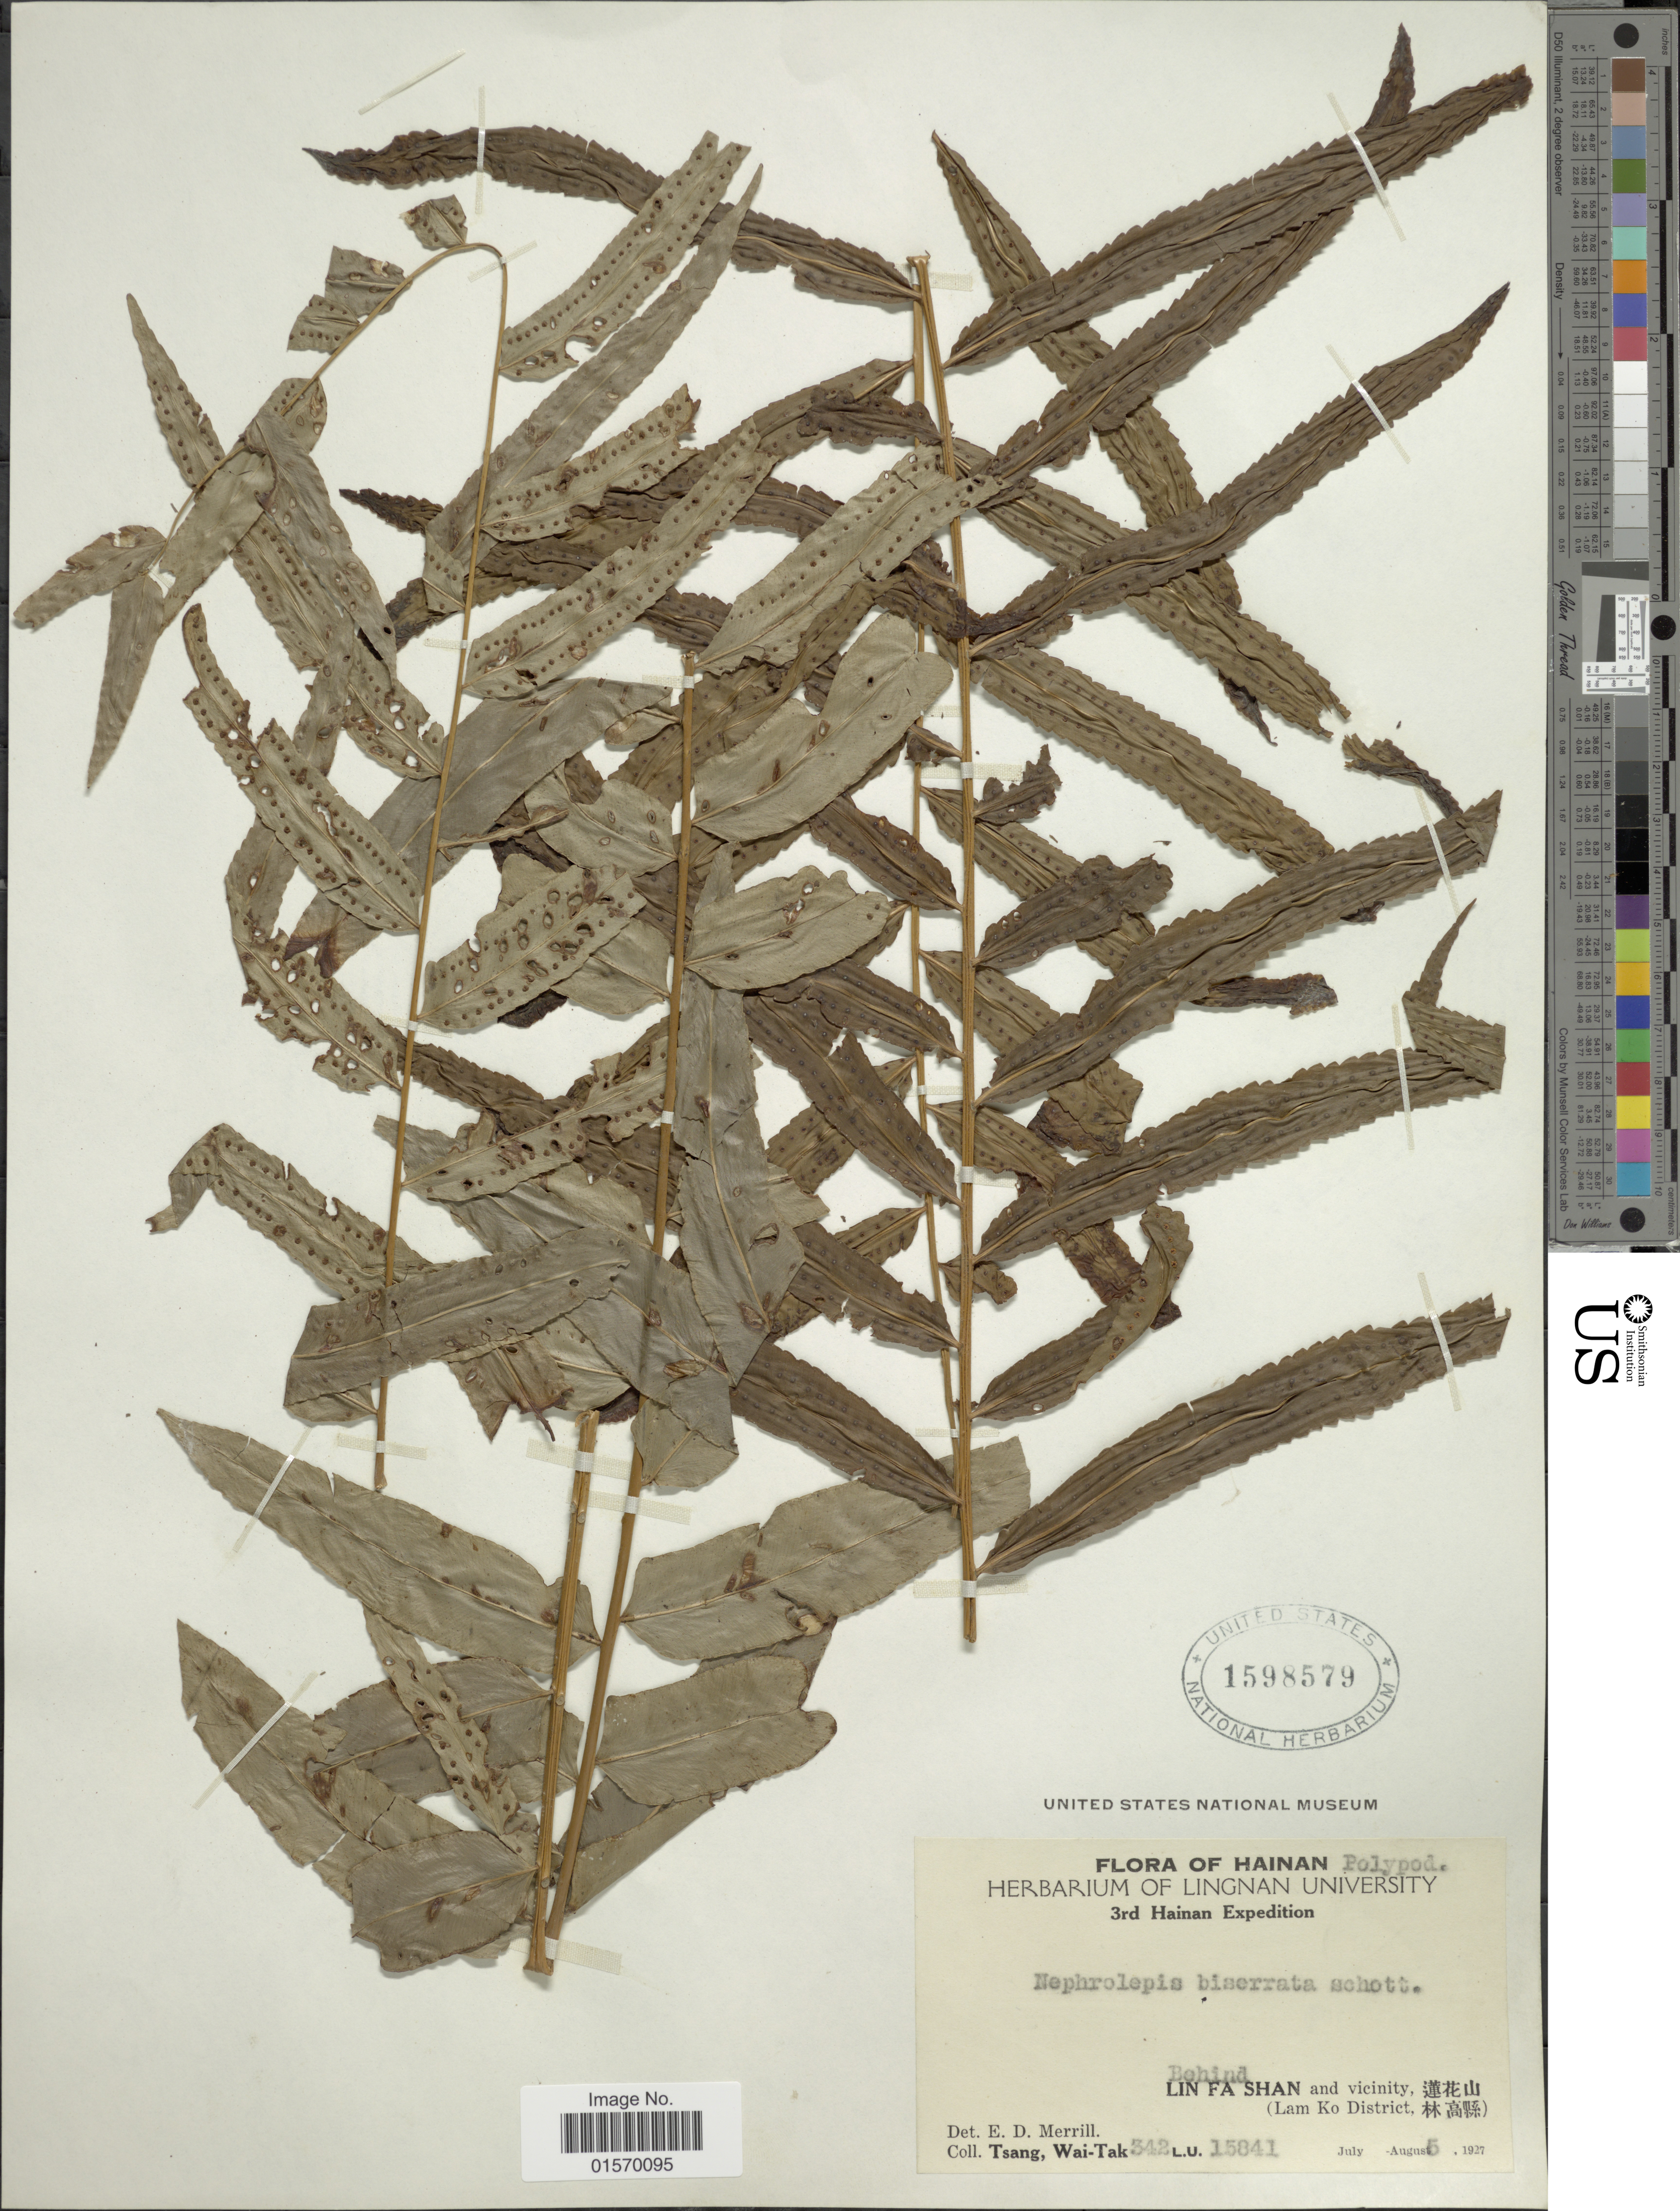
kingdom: Plantae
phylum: Tracheophyta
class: Polypodiopsida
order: Polypodiales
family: Nephrolepidaceae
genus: Nephrolepis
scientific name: Nephrolepis biserrata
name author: (Sw.) Schott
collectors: W. T. Tsang & L. Tsang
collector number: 342/15841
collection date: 1927-08-05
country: China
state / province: Hainan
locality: Behind Lin Fa Shan and vicinity (Lam Ko District)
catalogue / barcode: US 1598579